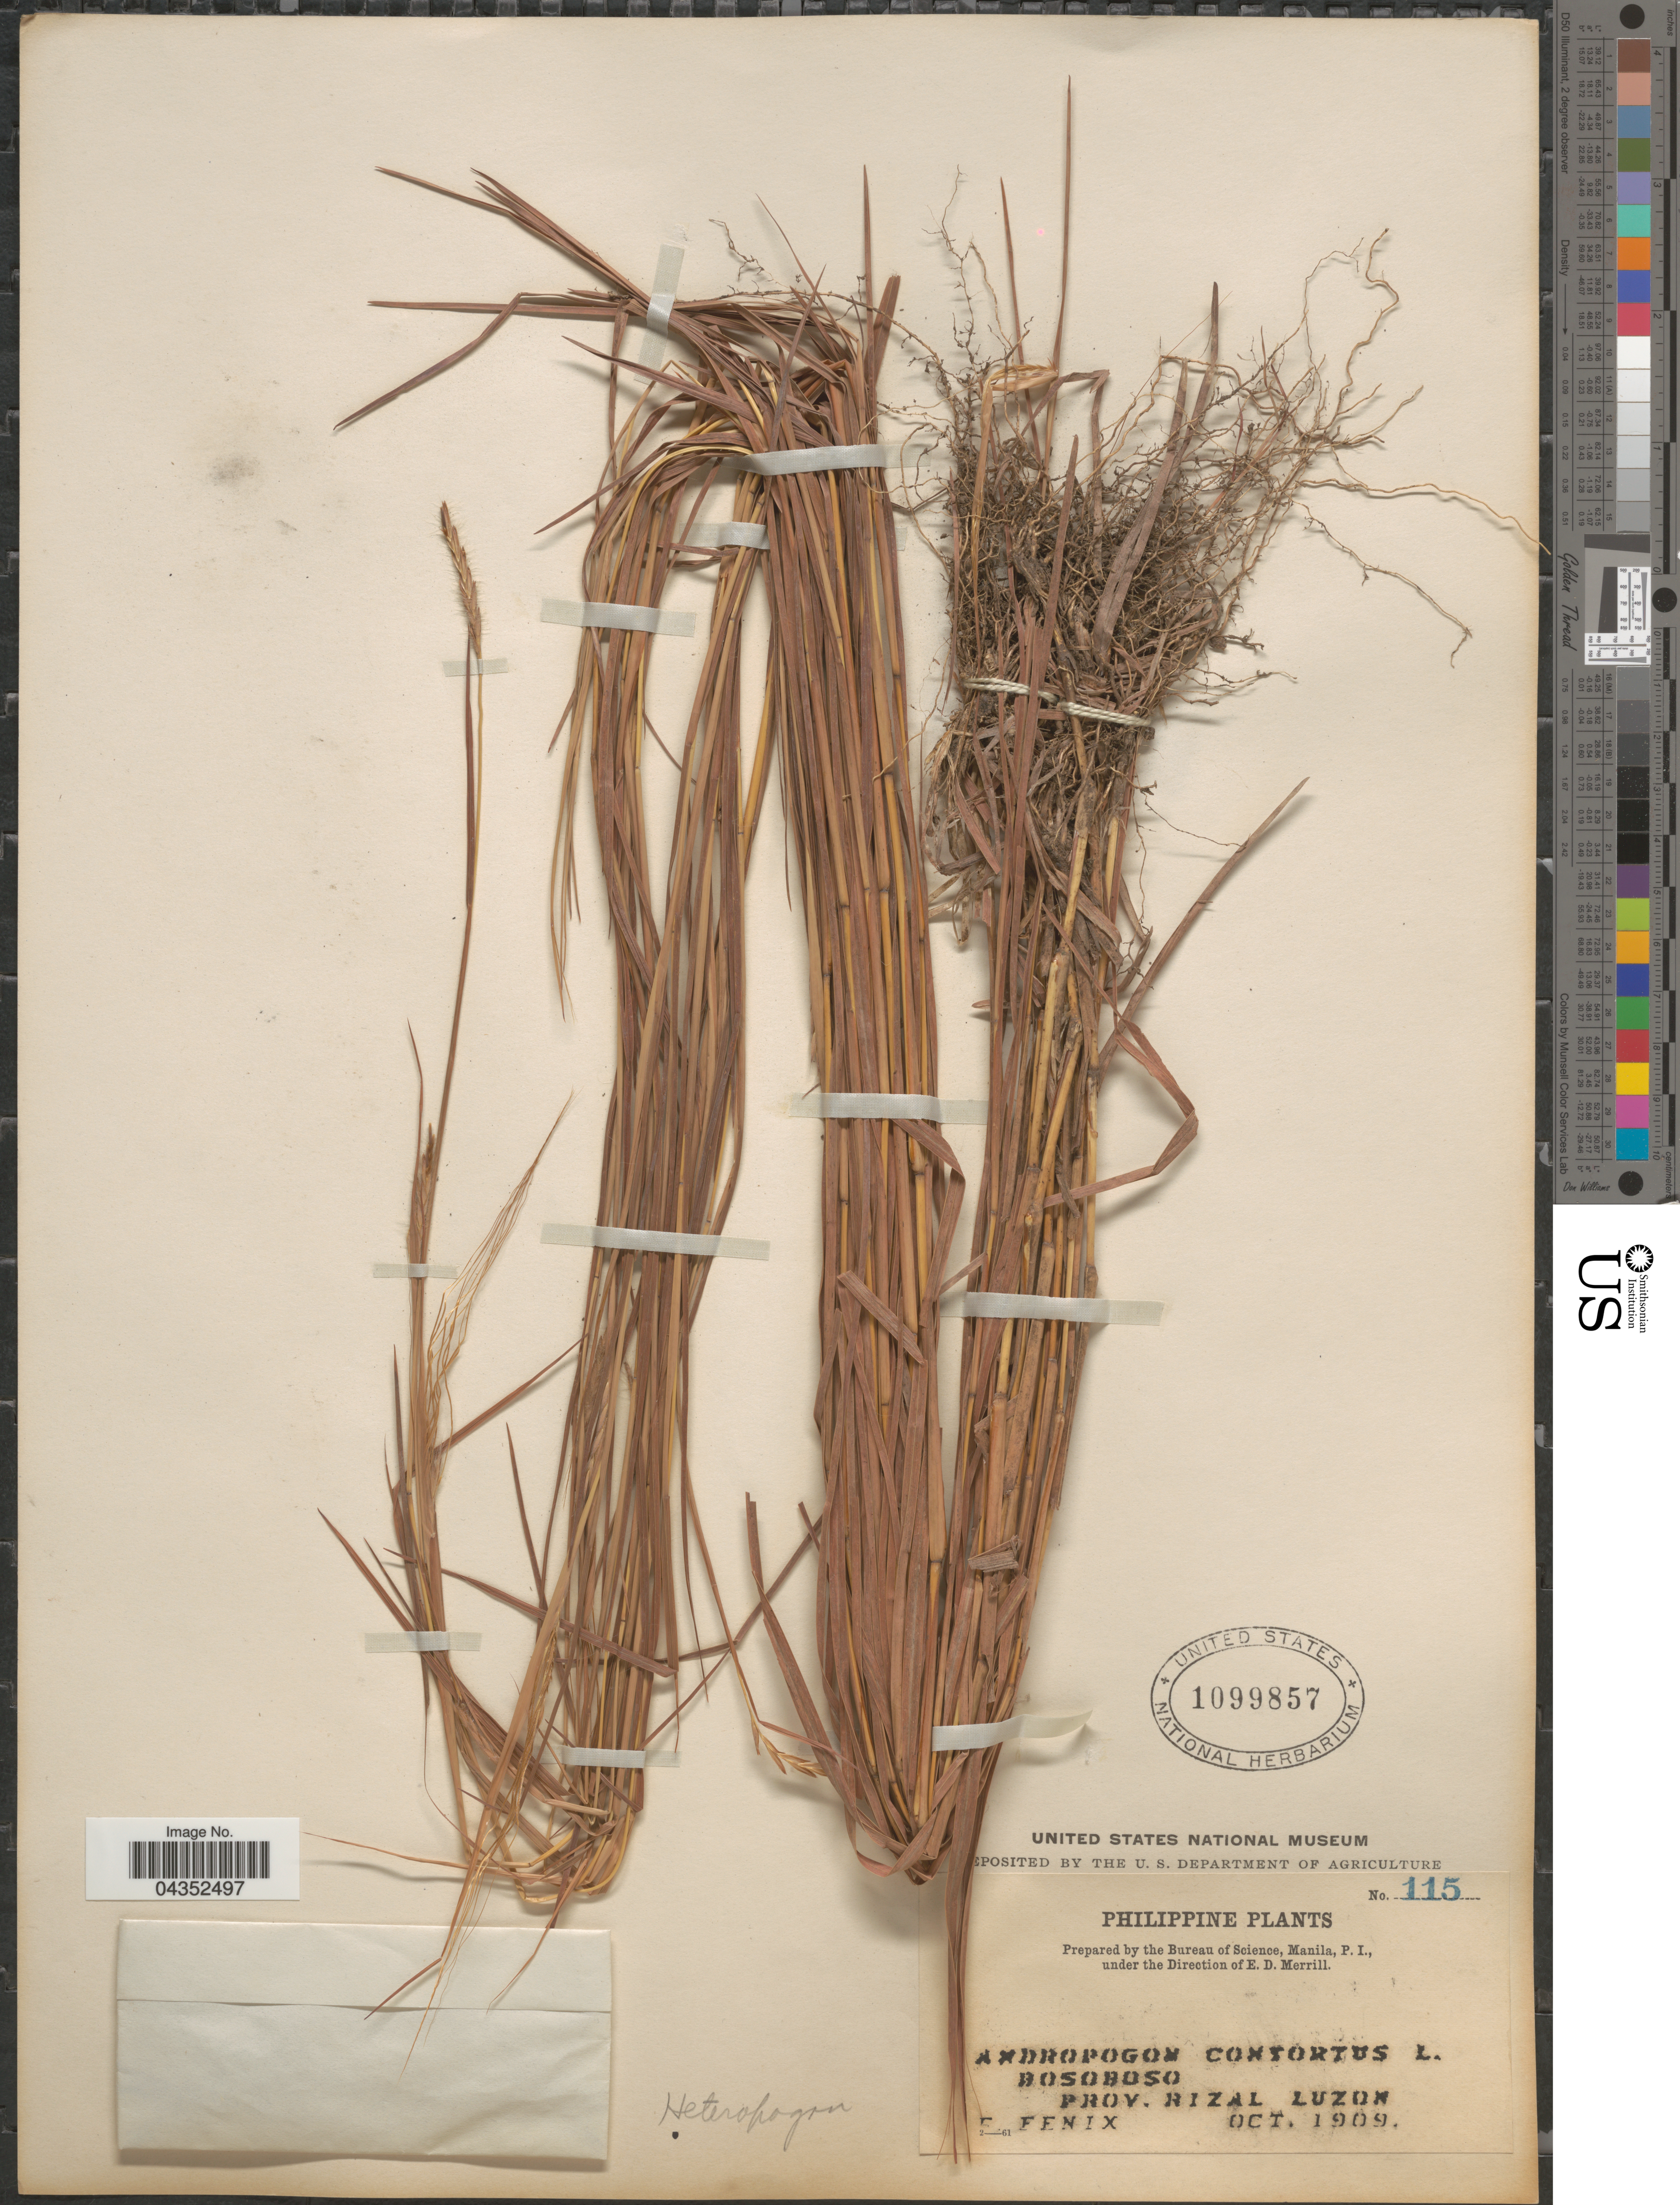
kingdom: Plantae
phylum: Tracheophyta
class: Liliopsida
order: Poales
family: Poaceae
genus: Heteropogon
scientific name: Heteropogon contortus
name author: (L.) P. Beauv. ex Roem. & Schult.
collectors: E. Fenix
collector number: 115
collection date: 1909-10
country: Philippines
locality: Bosoboso. Prov. Rizal. Luzon.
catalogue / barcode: US 1099857